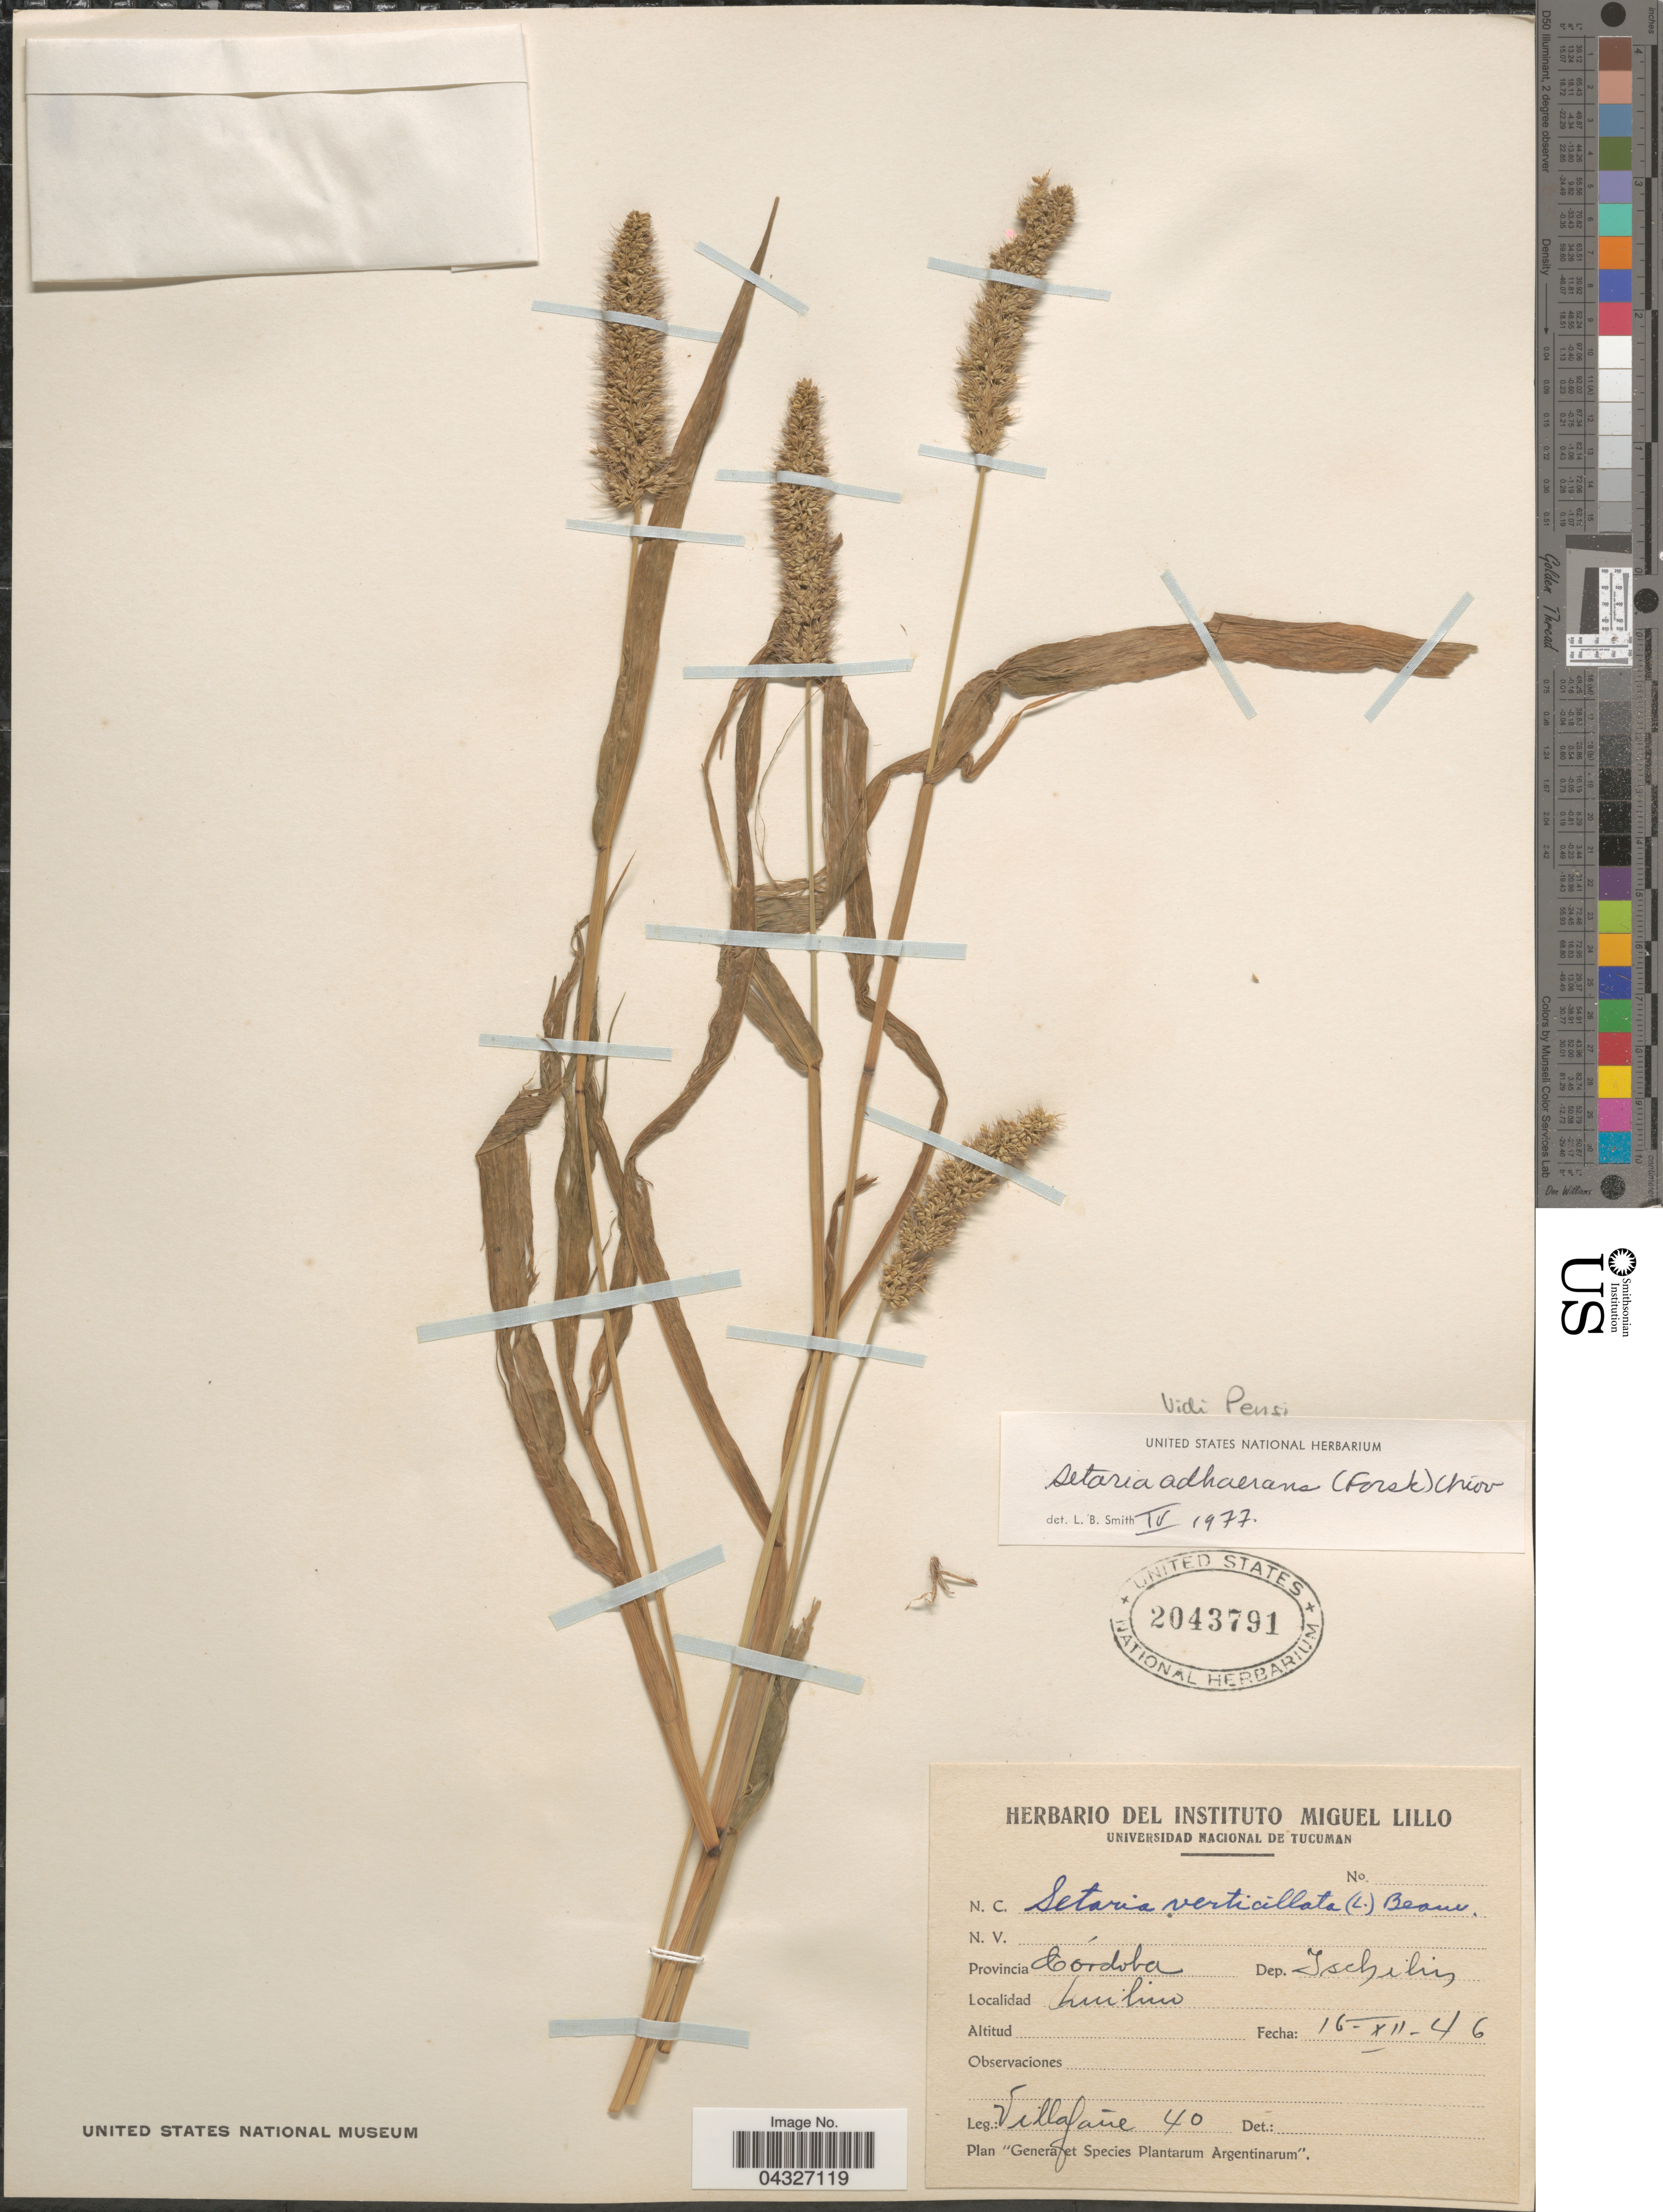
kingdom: Plantae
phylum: Tracheophyta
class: Liliopsida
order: Poales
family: Poaceae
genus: Setaria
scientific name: Setaria adhaerens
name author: (Forssk.) Chiov.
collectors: Villafañe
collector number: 40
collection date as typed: Transcribed d/m/y: 16/12/46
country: Argentina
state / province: Cordoba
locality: Dep. Ischilin. Quilino.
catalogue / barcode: US 2043791